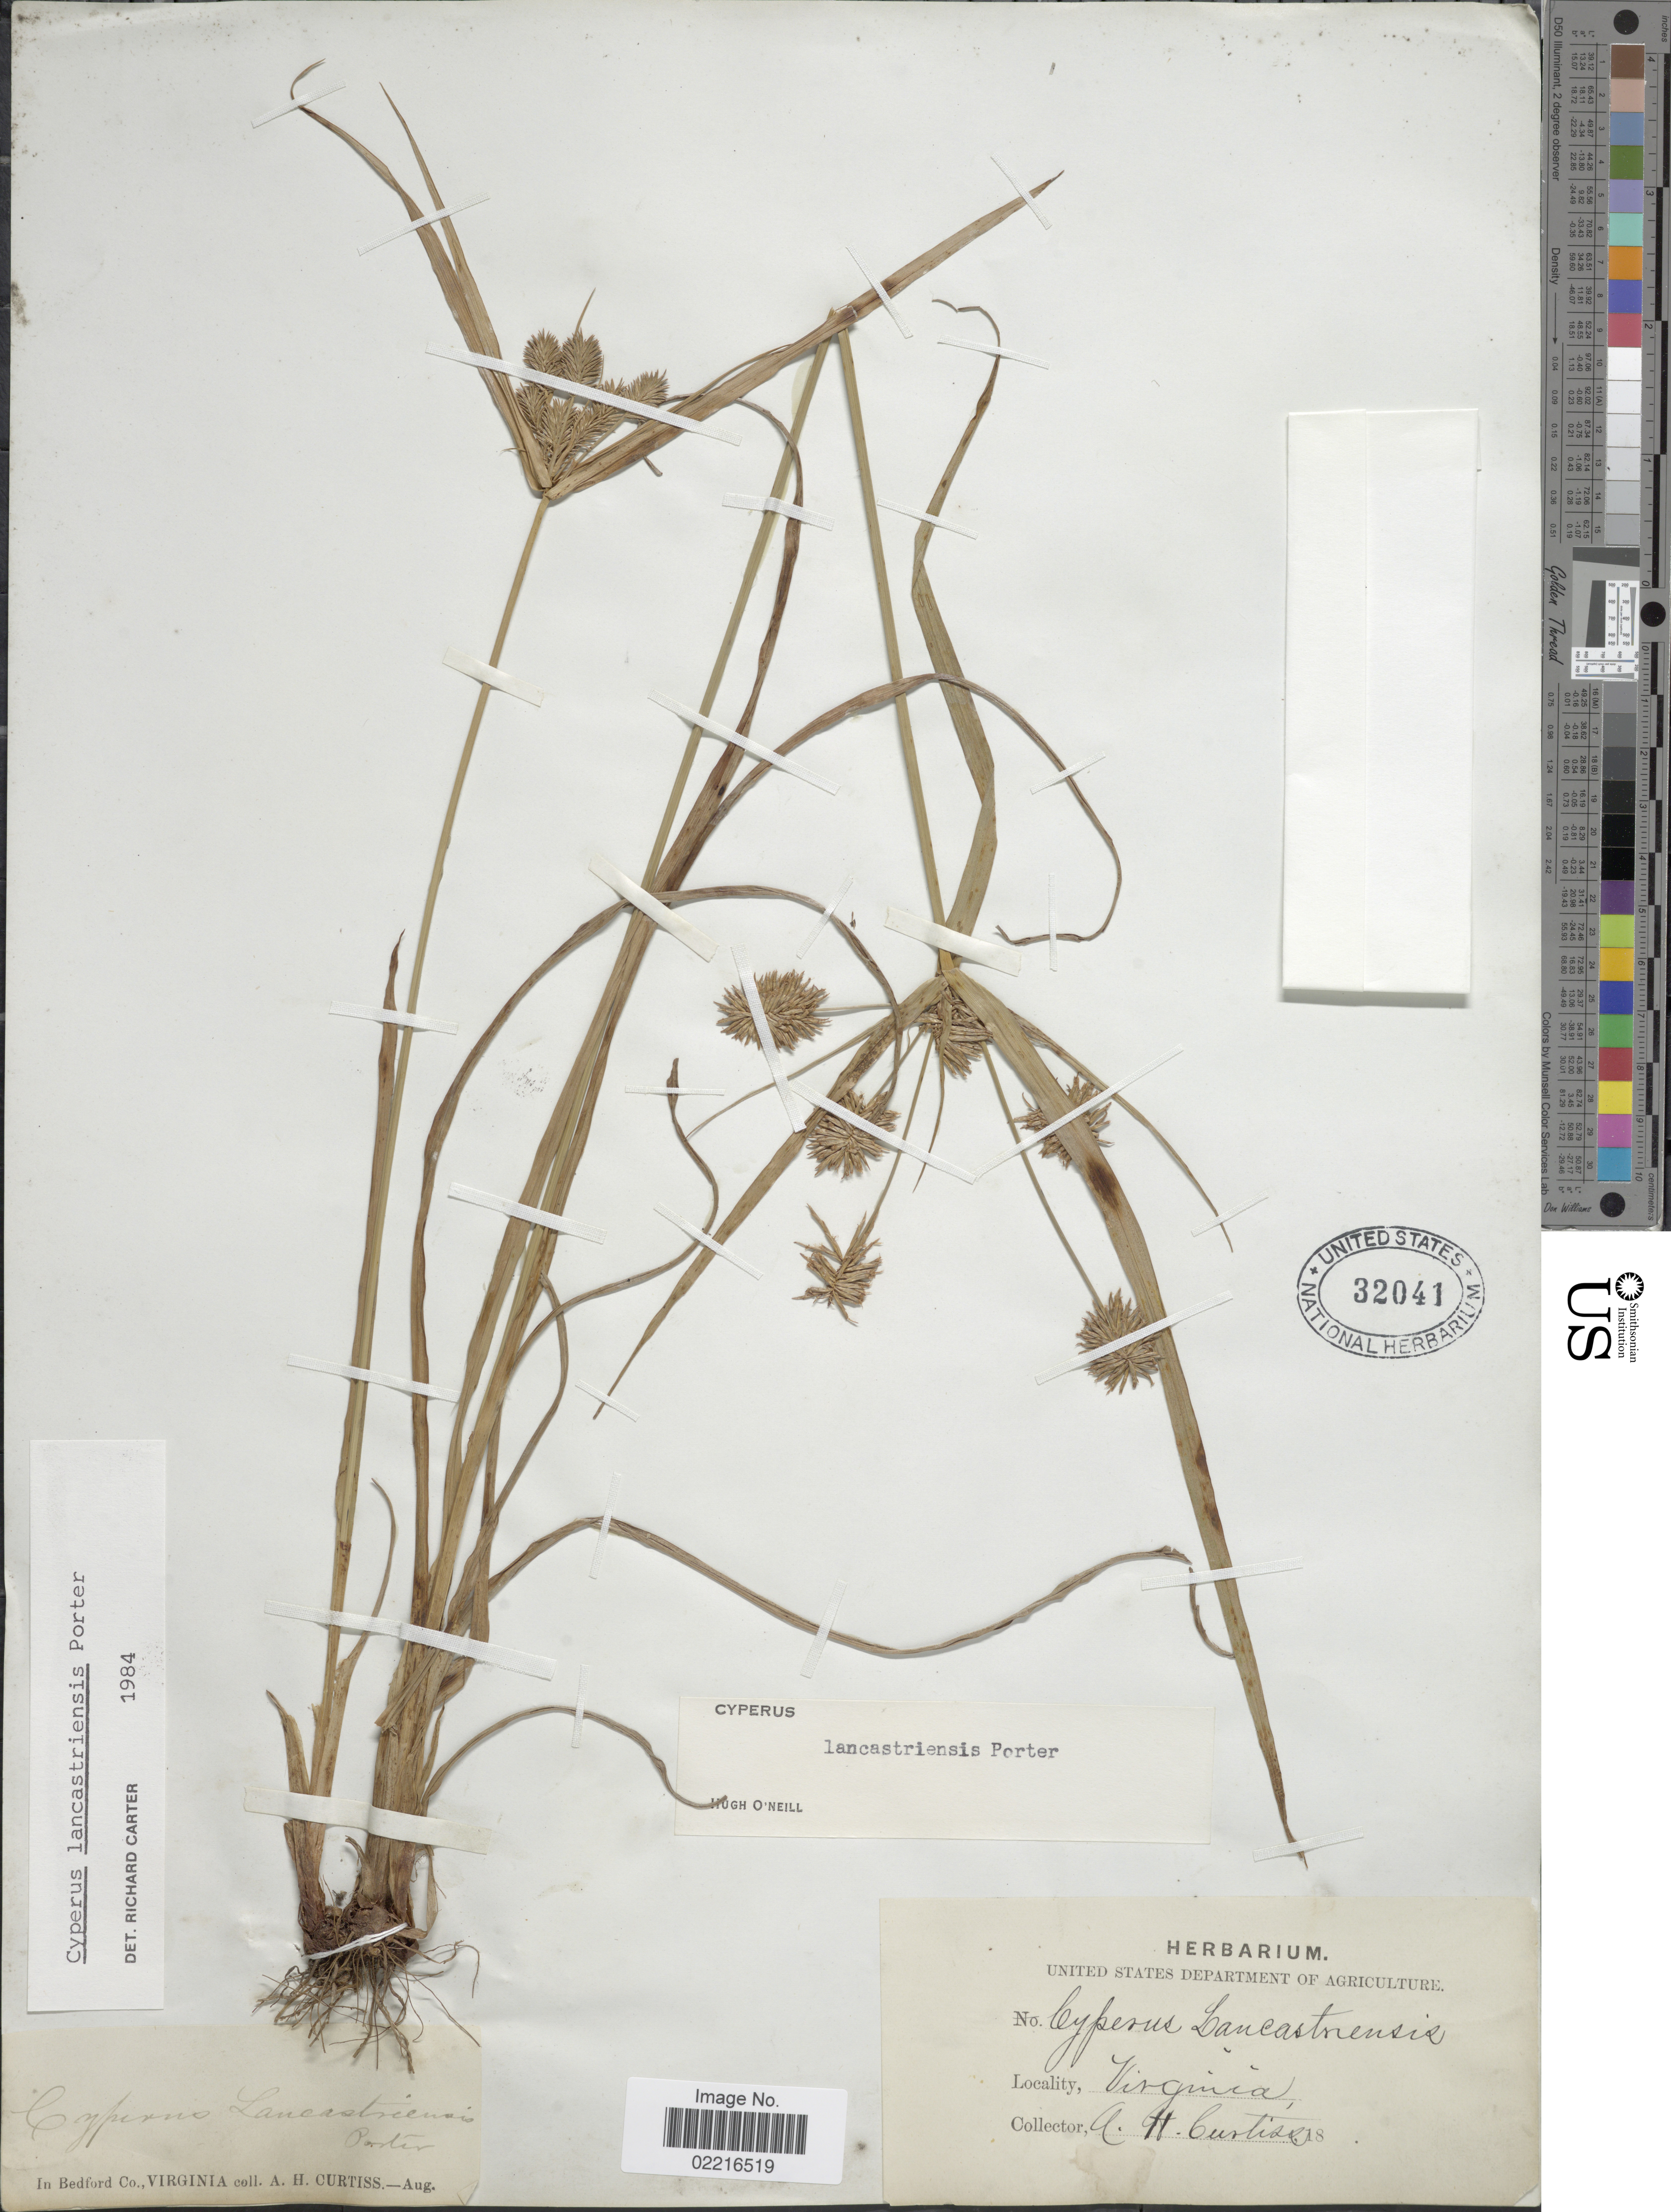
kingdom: Plantae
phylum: Tracheophyta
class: Liliopsida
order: Poales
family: Cyperaceae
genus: Cyperus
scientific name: Cyperus lancastriensis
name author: Porter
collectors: A. H. Curtiss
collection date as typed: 18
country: United States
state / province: Virginia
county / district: Bedford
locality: Bedford Co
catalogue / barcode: US 32041